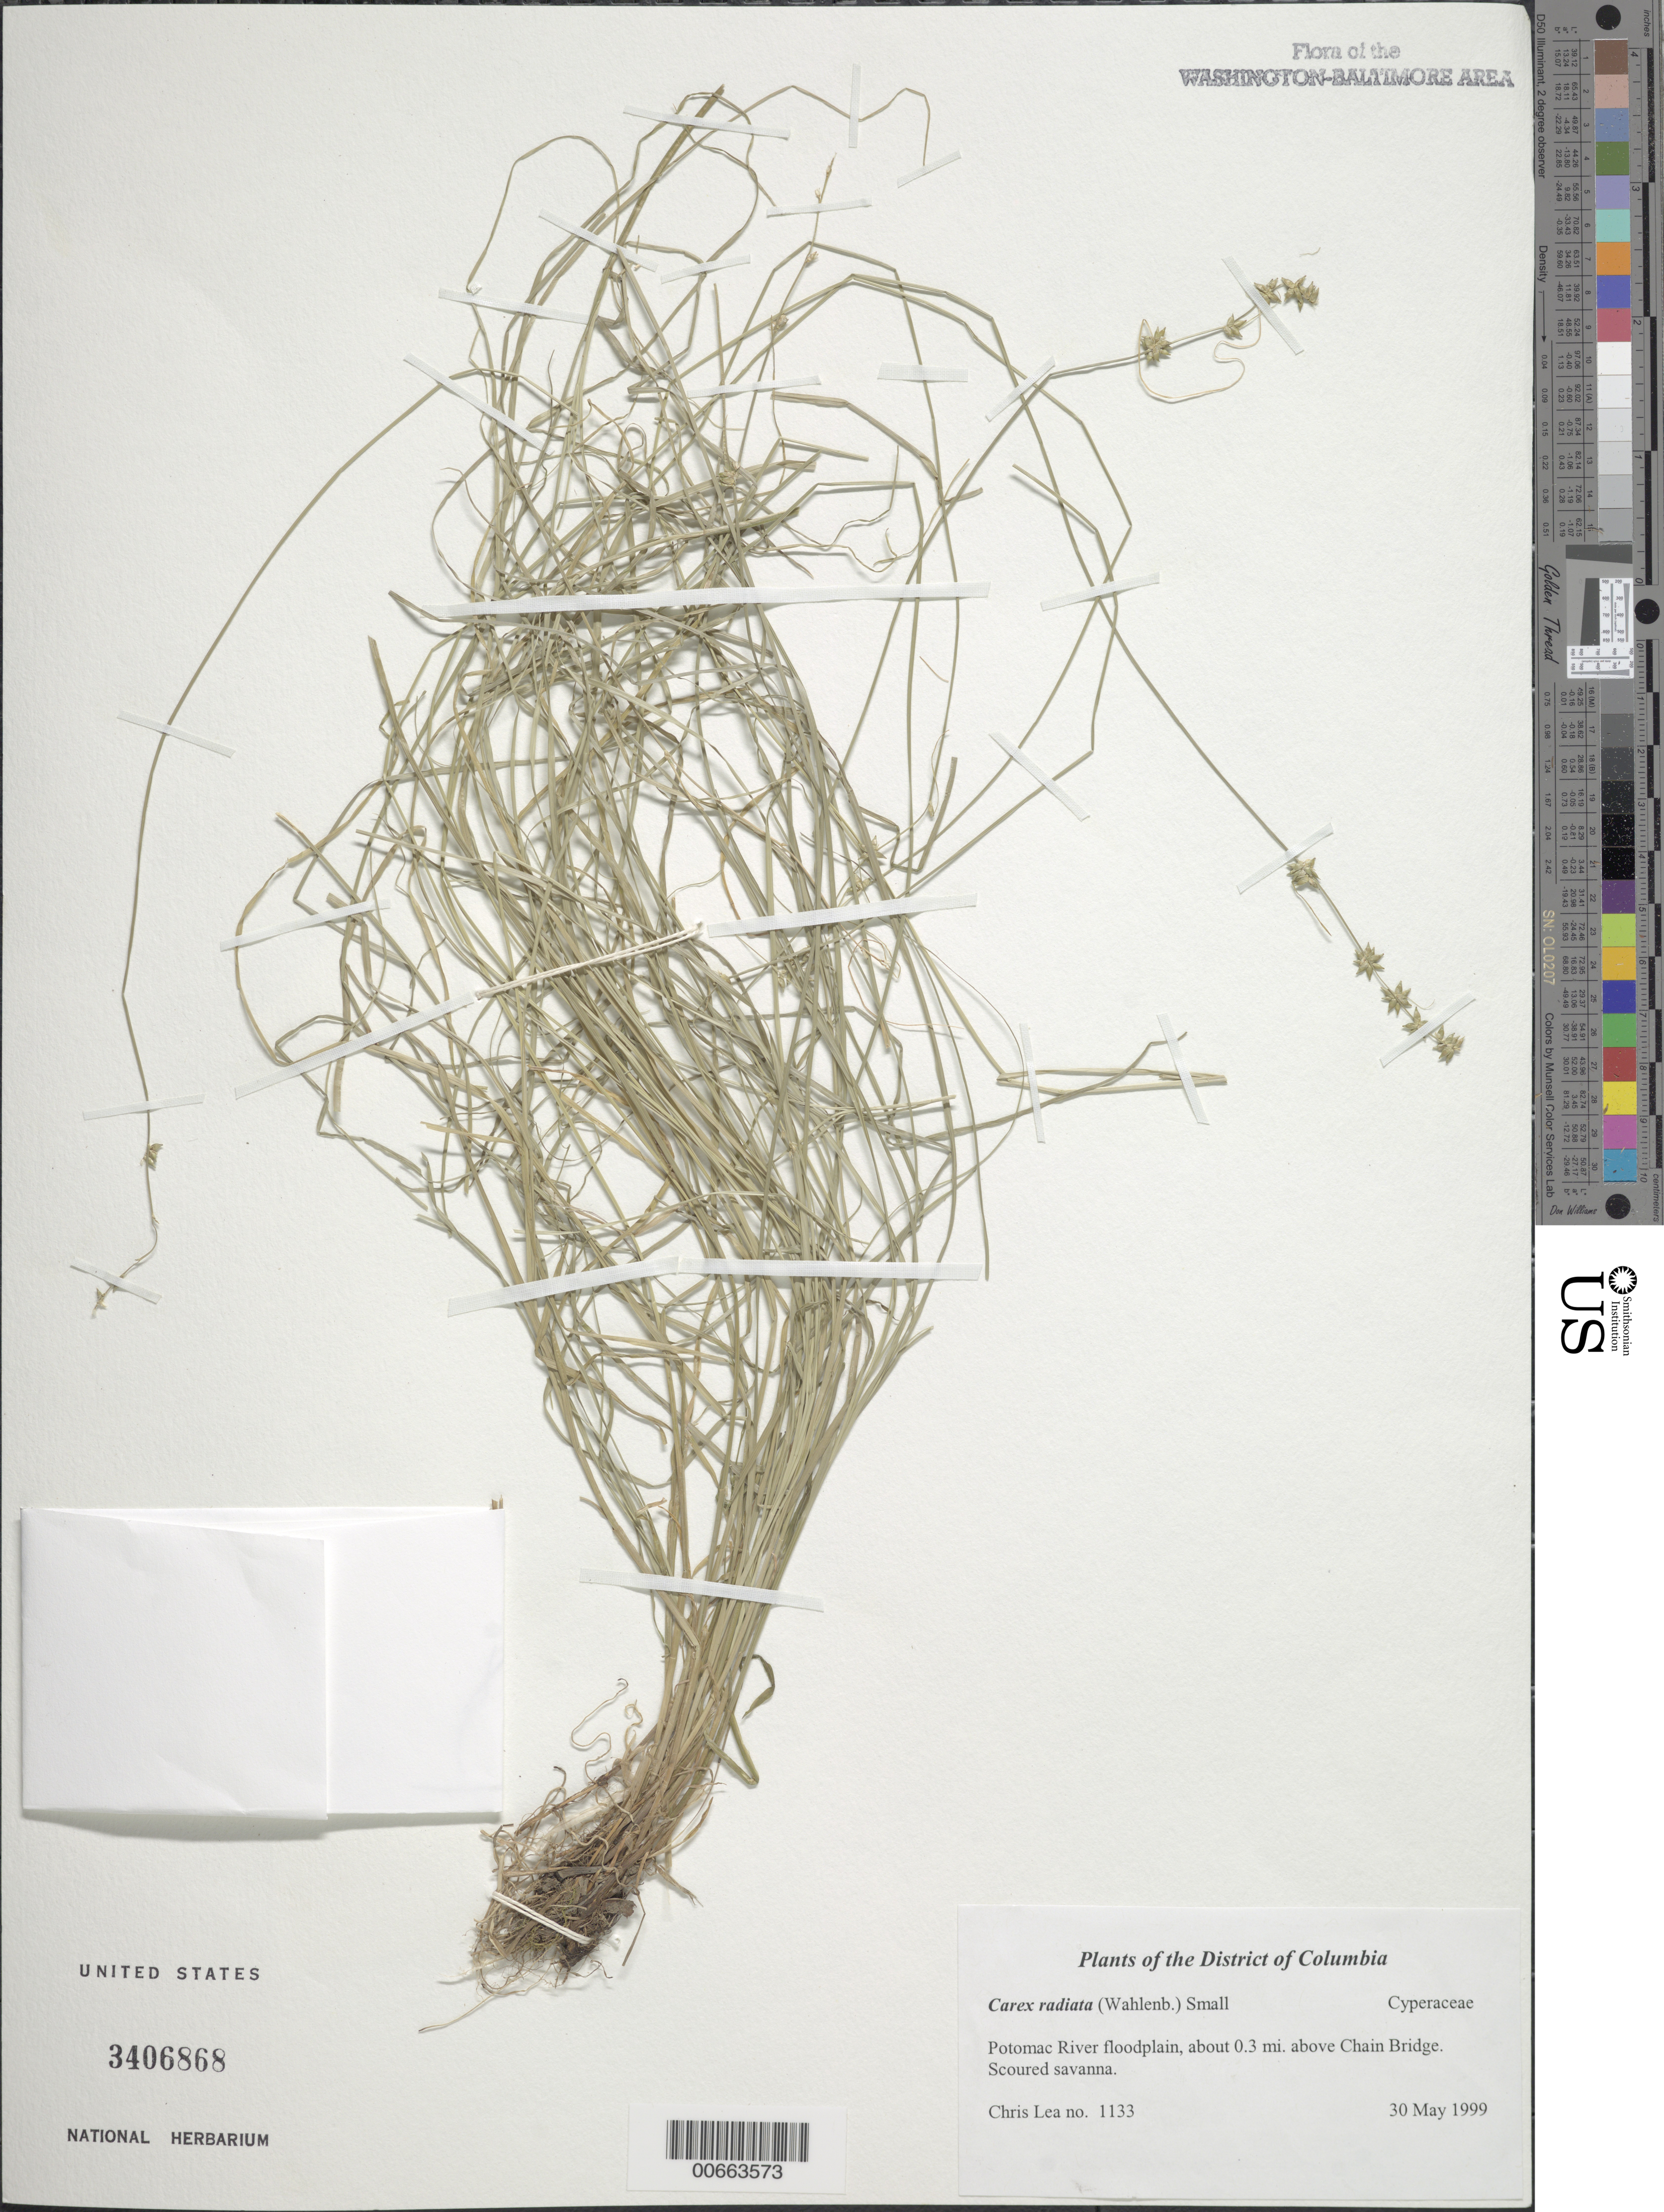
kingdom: Plantae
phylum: Tracheophyta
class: Liliopsida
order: Poales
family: Cyperaceae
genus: Carex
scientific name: Carex radiata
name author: (Wahlenb.) Small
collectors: C. Lea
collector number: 1133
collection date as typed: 30 May 1999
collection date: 1999-05-30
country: United States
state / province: District of Columbia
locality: Potomac River floodplain, about 0.3 mi. above Chain Bridge.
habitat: Scoured savanna.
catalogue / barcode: US 3406868